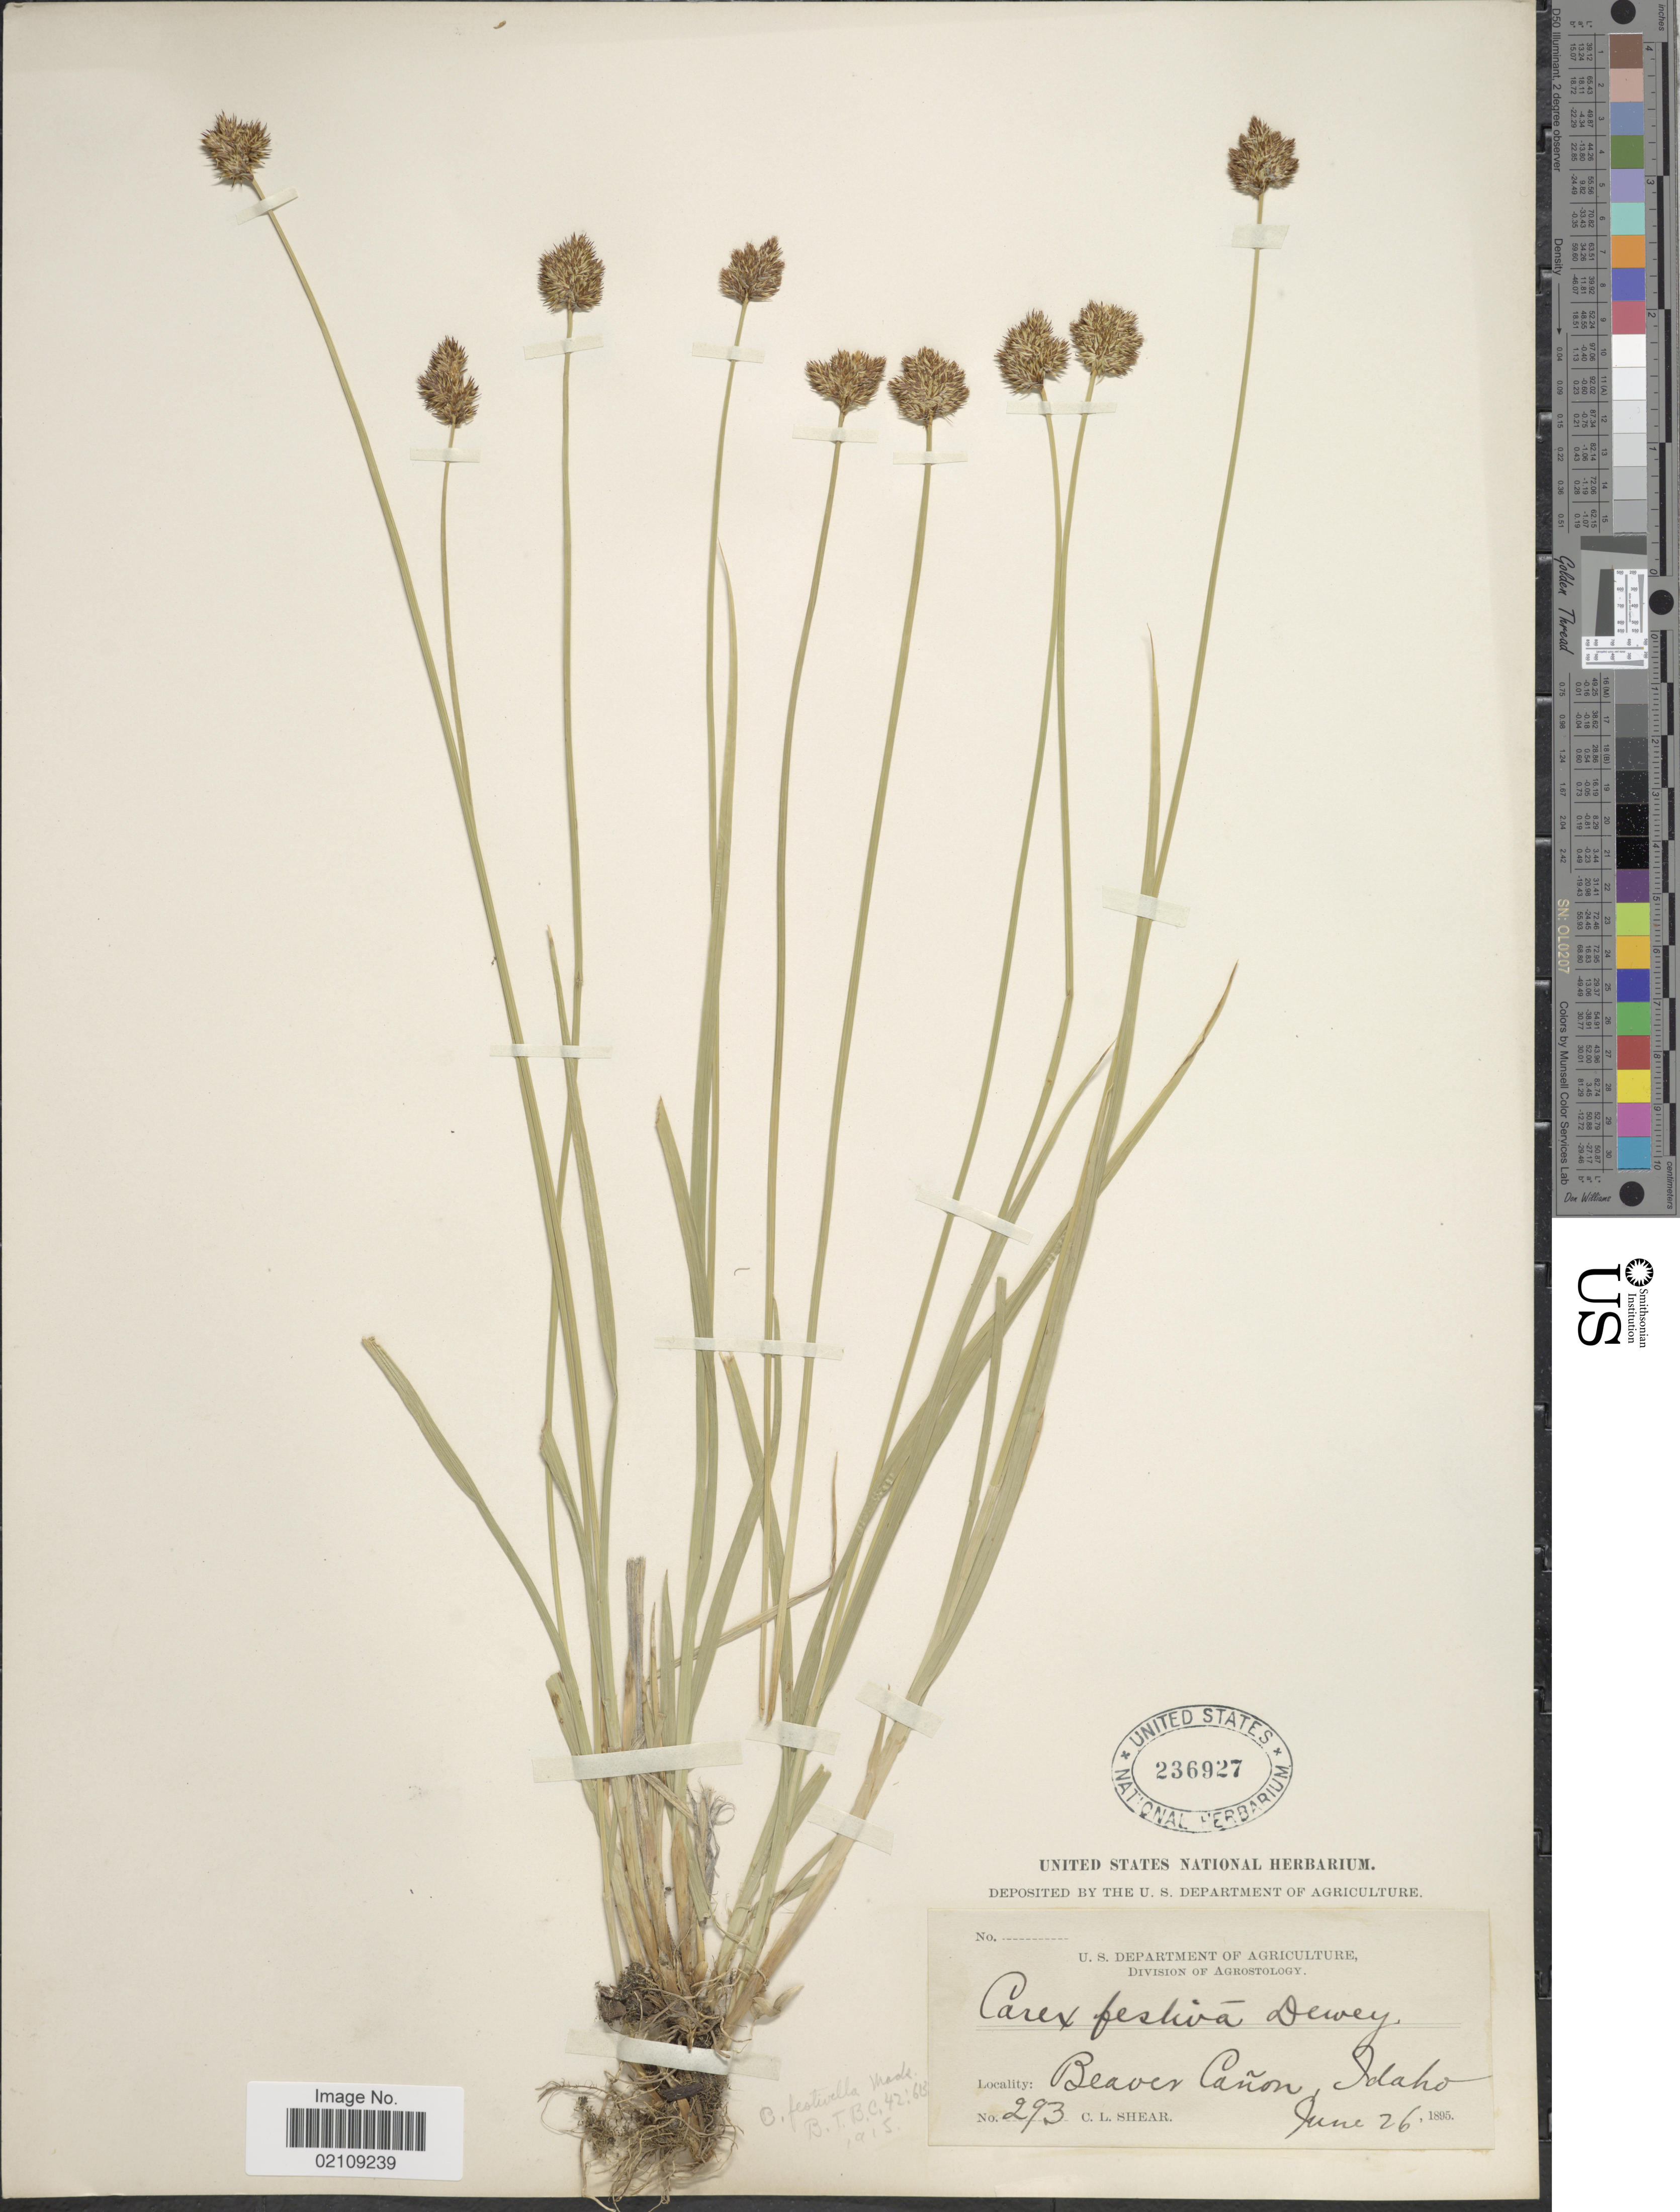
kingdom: Plantae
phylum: Tracheophyta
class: Liliopsida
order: Poales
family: Cyperaceae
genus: Carex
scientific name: Carex microptera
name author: Mack.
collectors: C. L. Shear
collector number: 293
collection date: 1895-06-26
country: United States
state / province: Idaho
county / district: Nez Perce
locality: Beaver Cañon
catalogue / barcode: US 236927